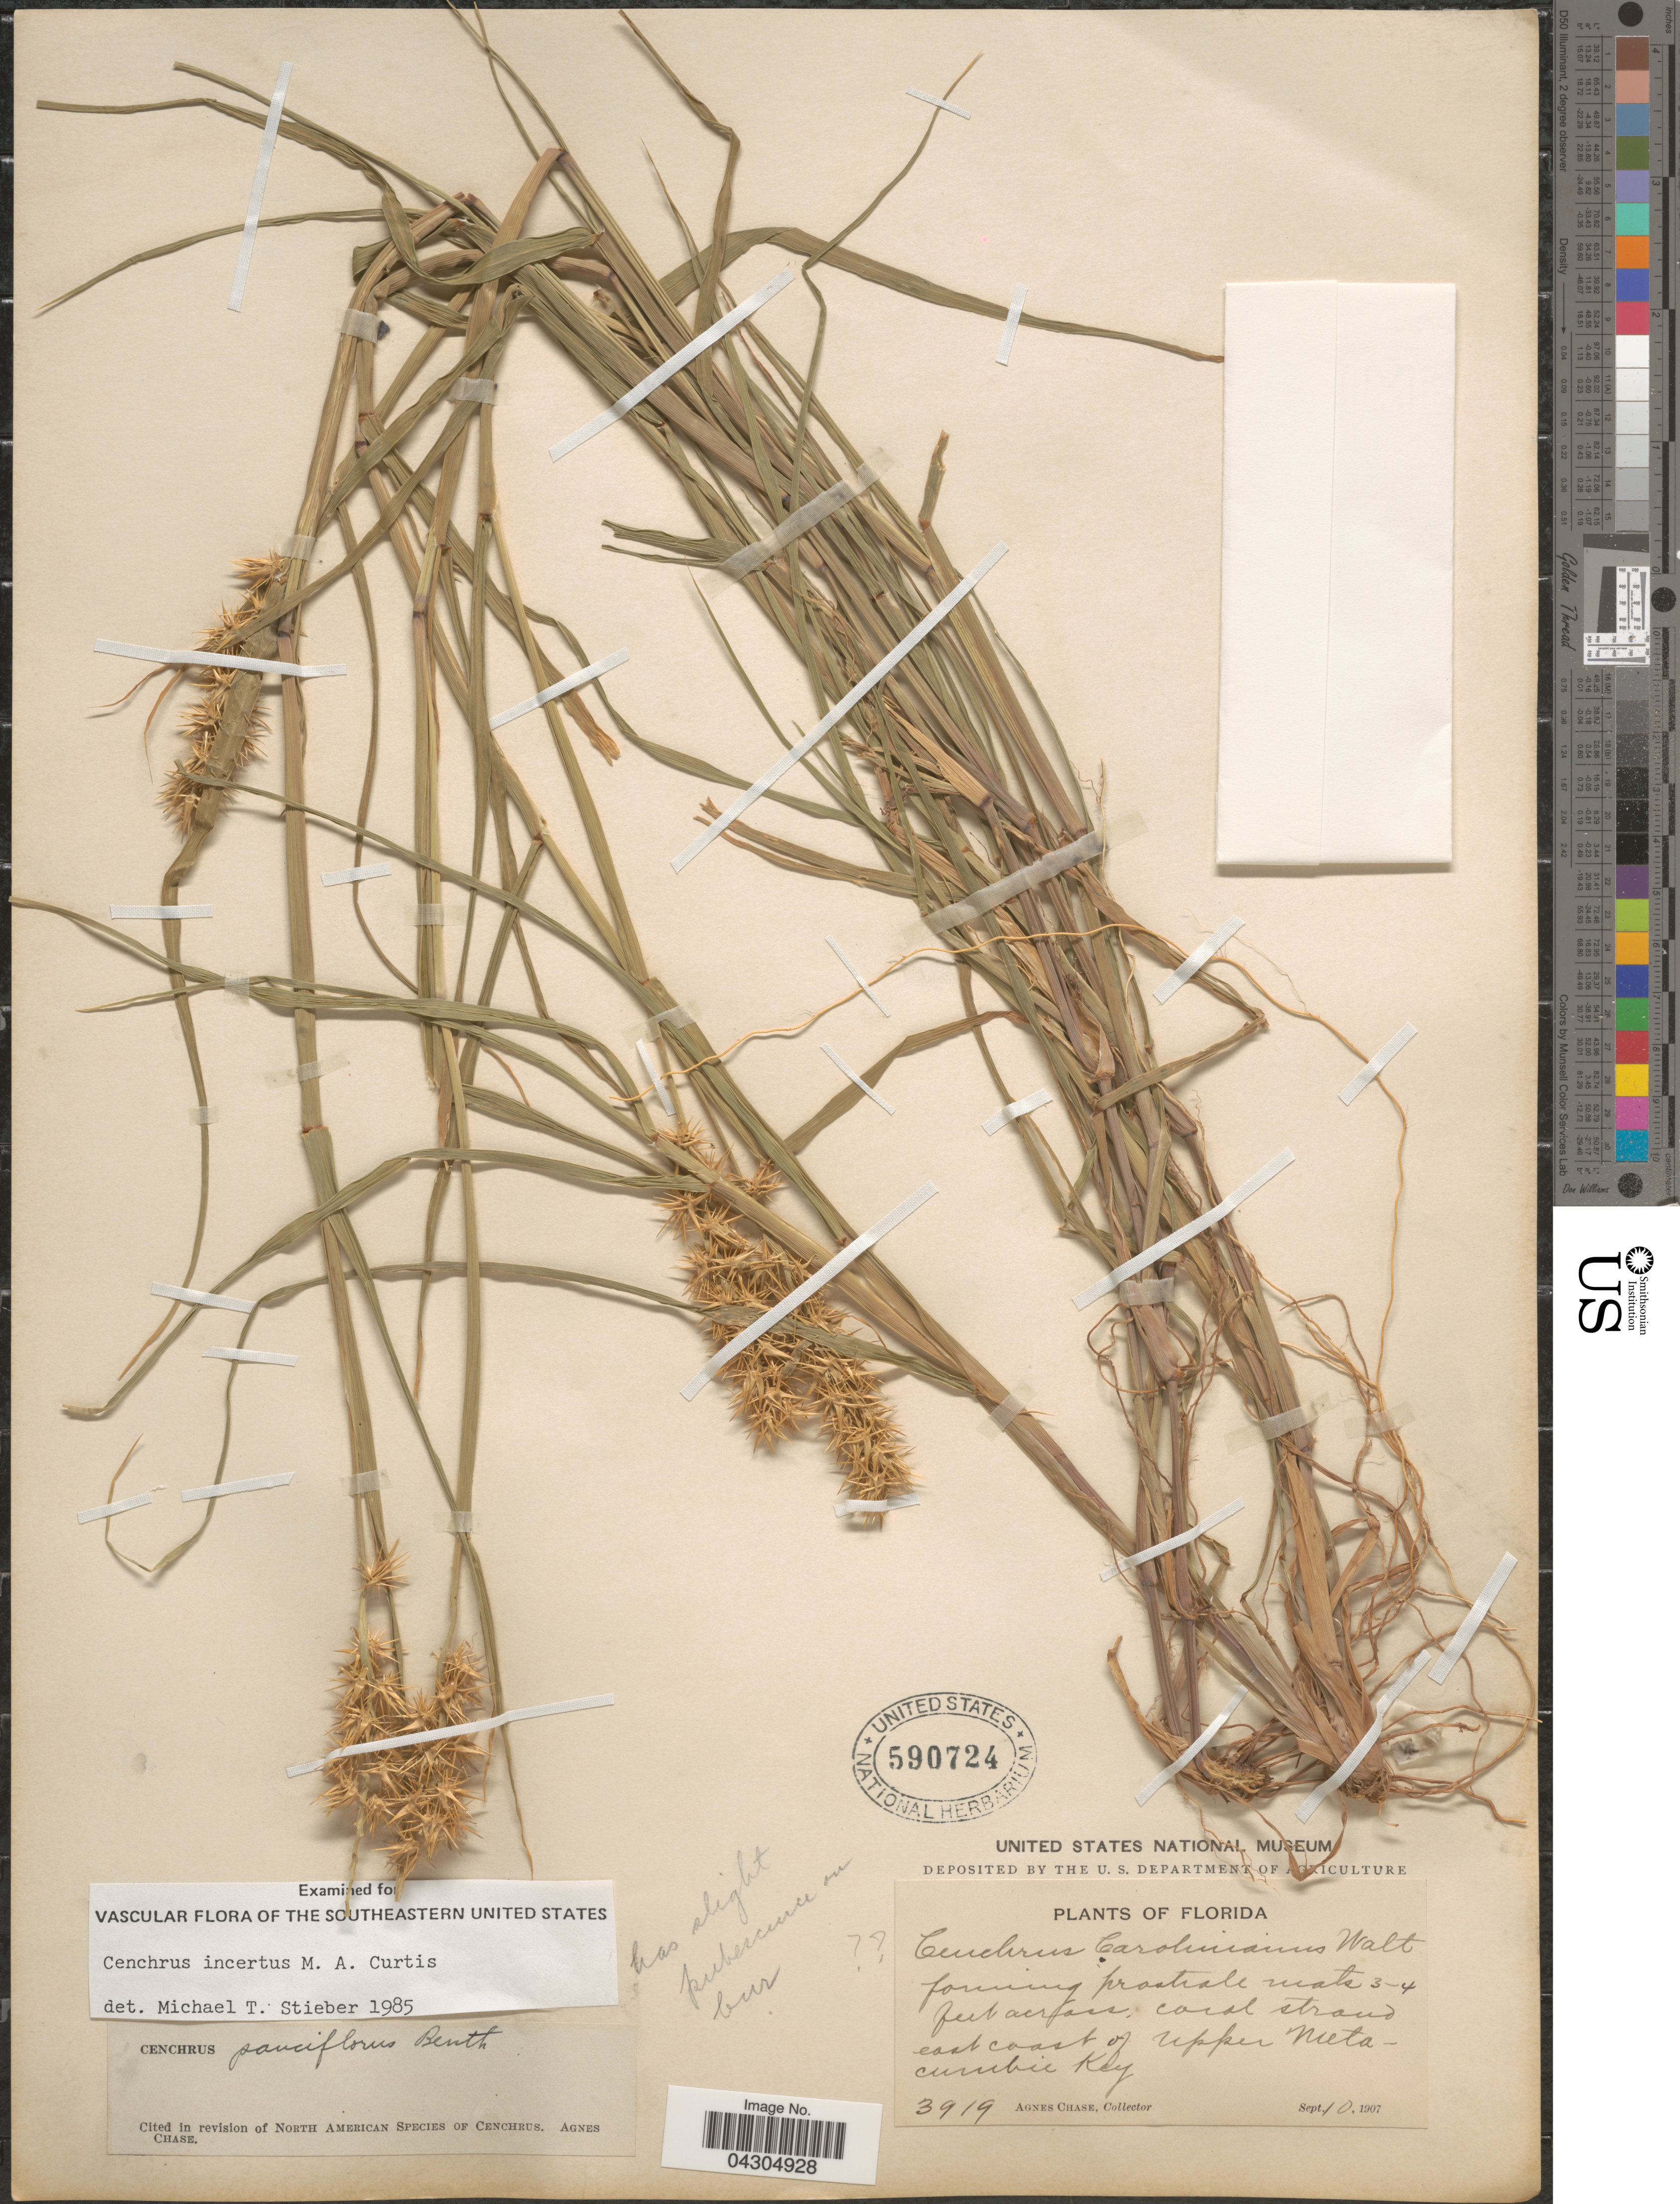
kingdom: Plantae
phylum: Tracheophyta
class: Liliopsida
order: Poales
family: Poaceae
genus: Cenchrus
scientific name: Cenchrus spinifex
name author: Cav.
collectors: A. Chase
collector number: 3919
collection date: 1907-09-10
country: United States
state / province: Florida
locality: Coral strand east coast of Upper Metacumbie Key.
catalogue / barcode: US 590724